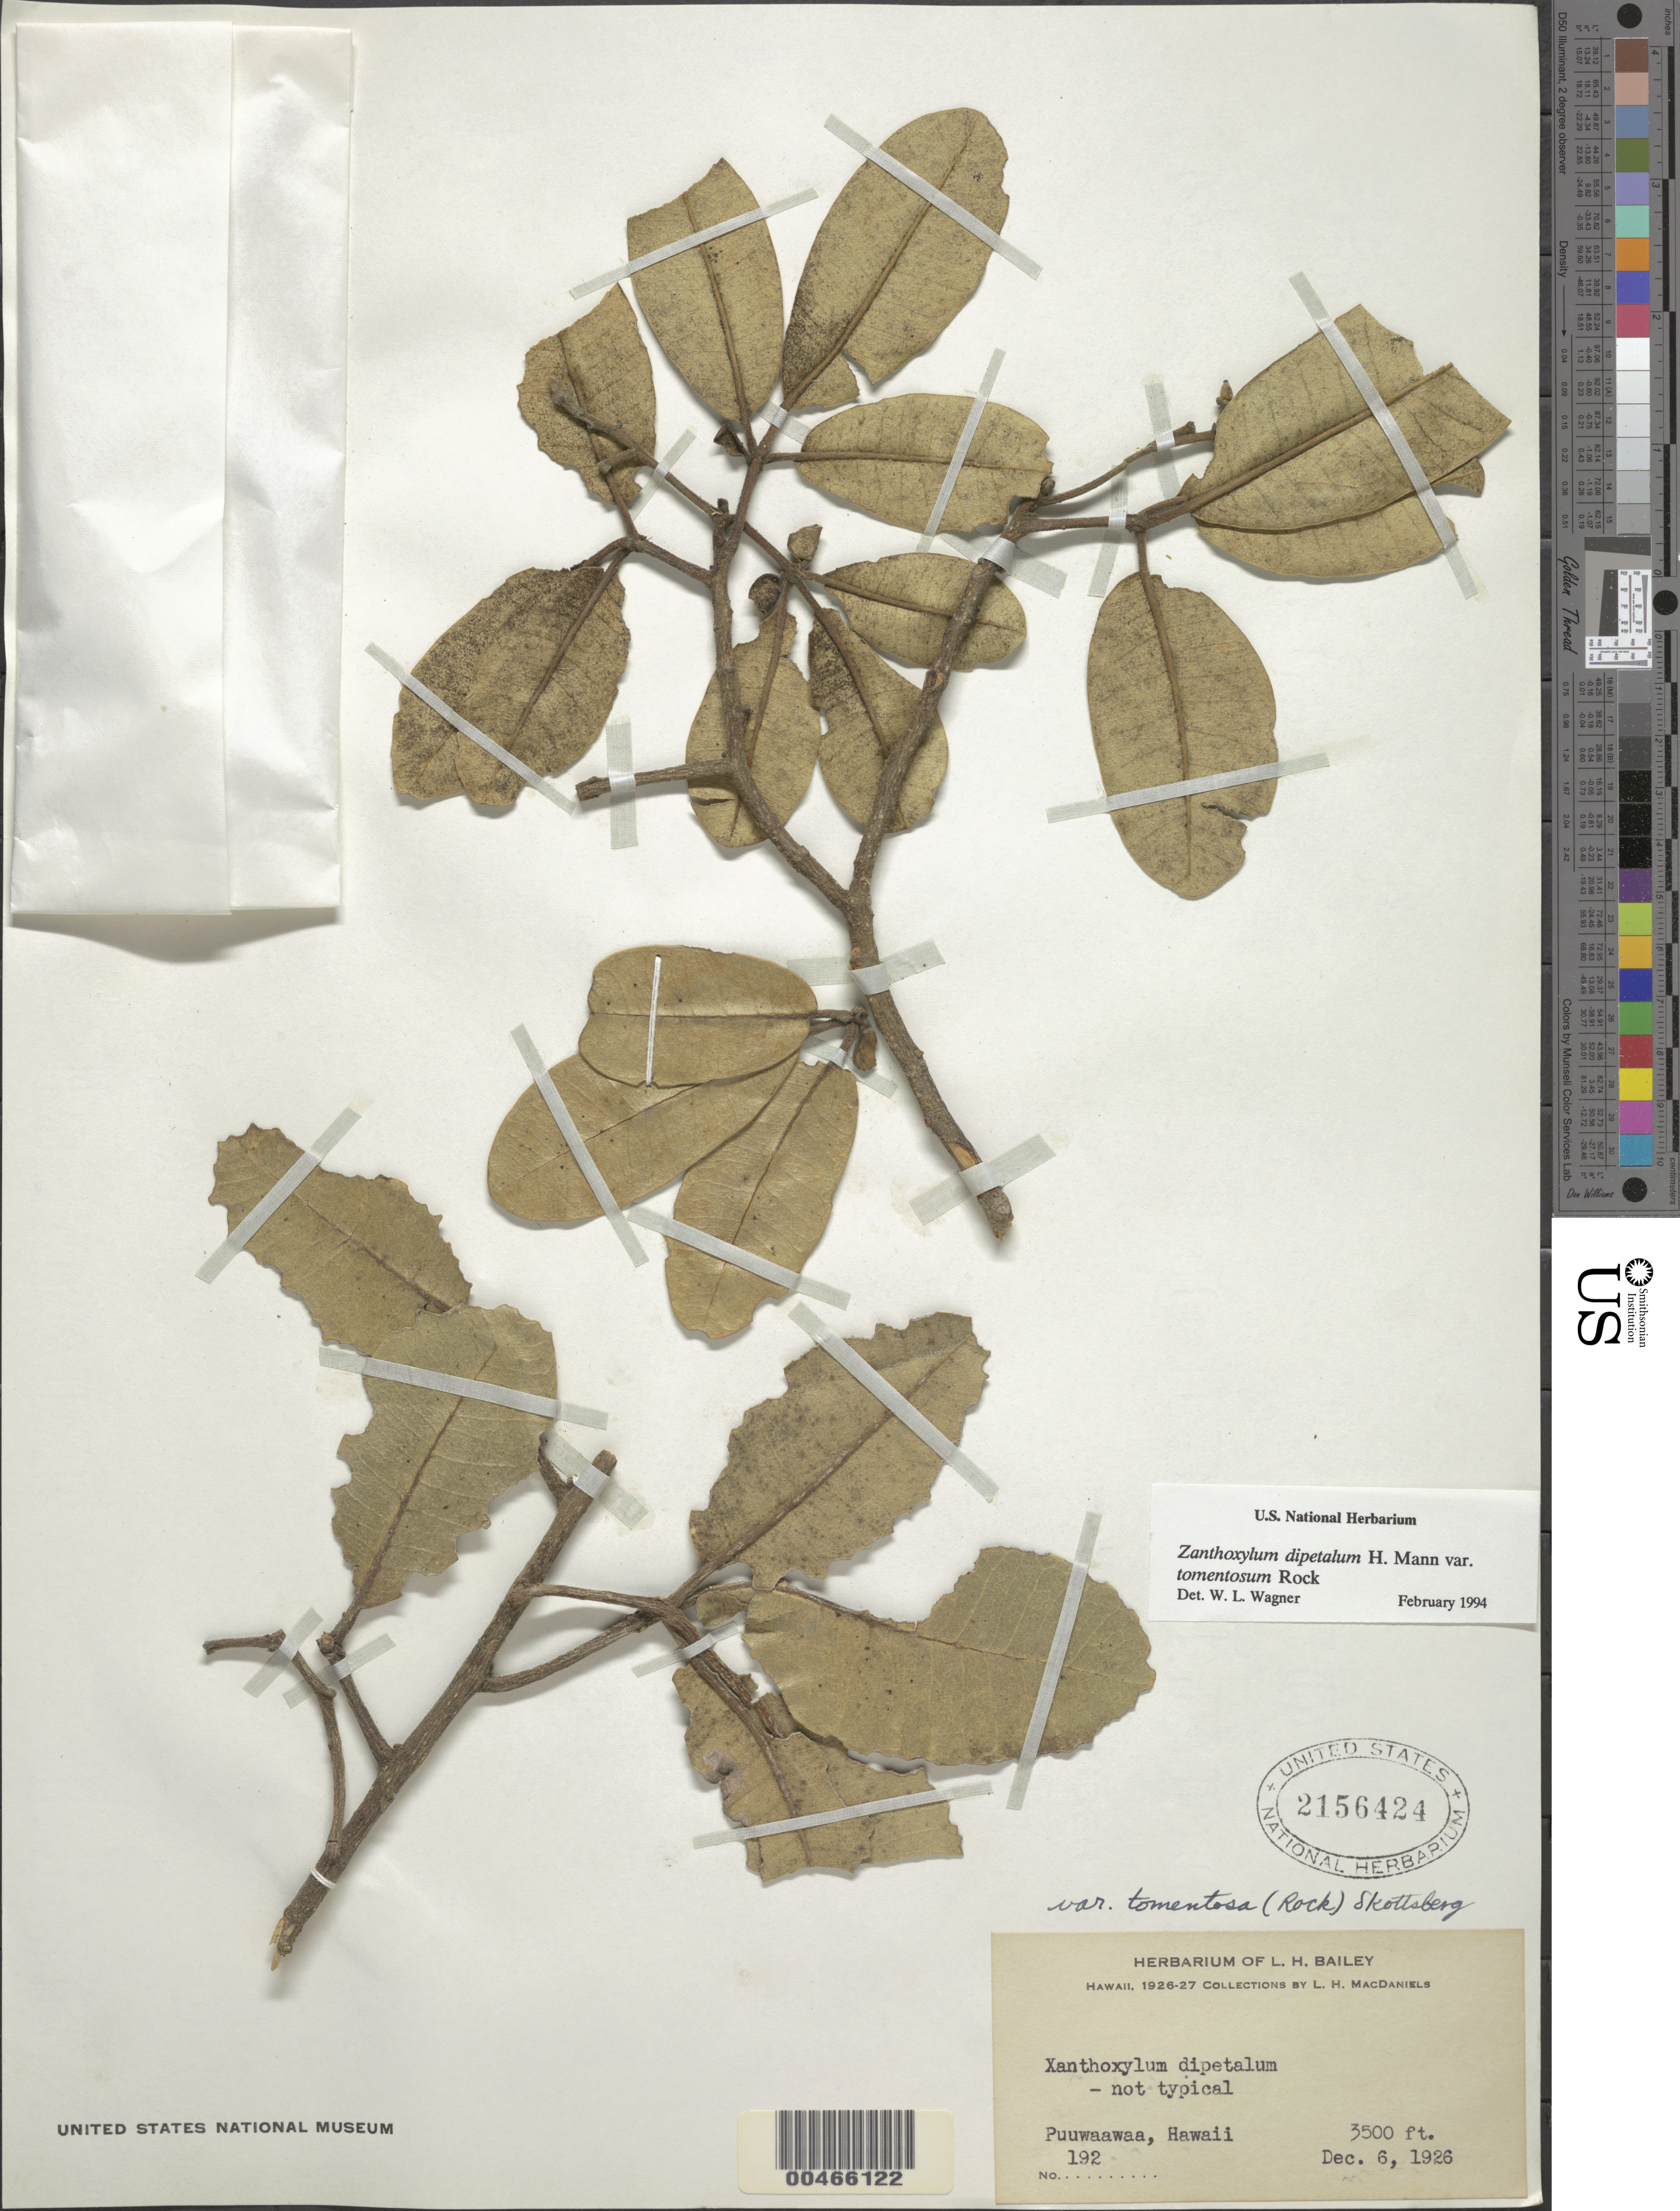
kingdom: Plantae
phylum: Tracheophyta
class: Magnoliopsida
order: Sapindales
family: Rutaceae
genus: Zanthoxylum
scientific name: Zanthoxylum dipetalum var. tomentosum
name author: Rock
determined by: Wagner, W. L., (BOT), Smithsonian Institution - National Museum of Natural History (UNITED STATES)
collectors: L. MacDaniels & ex Herb. L.H. Bailey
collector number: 192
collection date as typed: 6 Dec 1926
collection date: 1926-12-06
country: United States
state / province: Hawaii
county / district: Hawaii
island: Hawaii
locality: Puuwaawaa.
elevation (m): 1067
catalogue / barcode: US 2156424